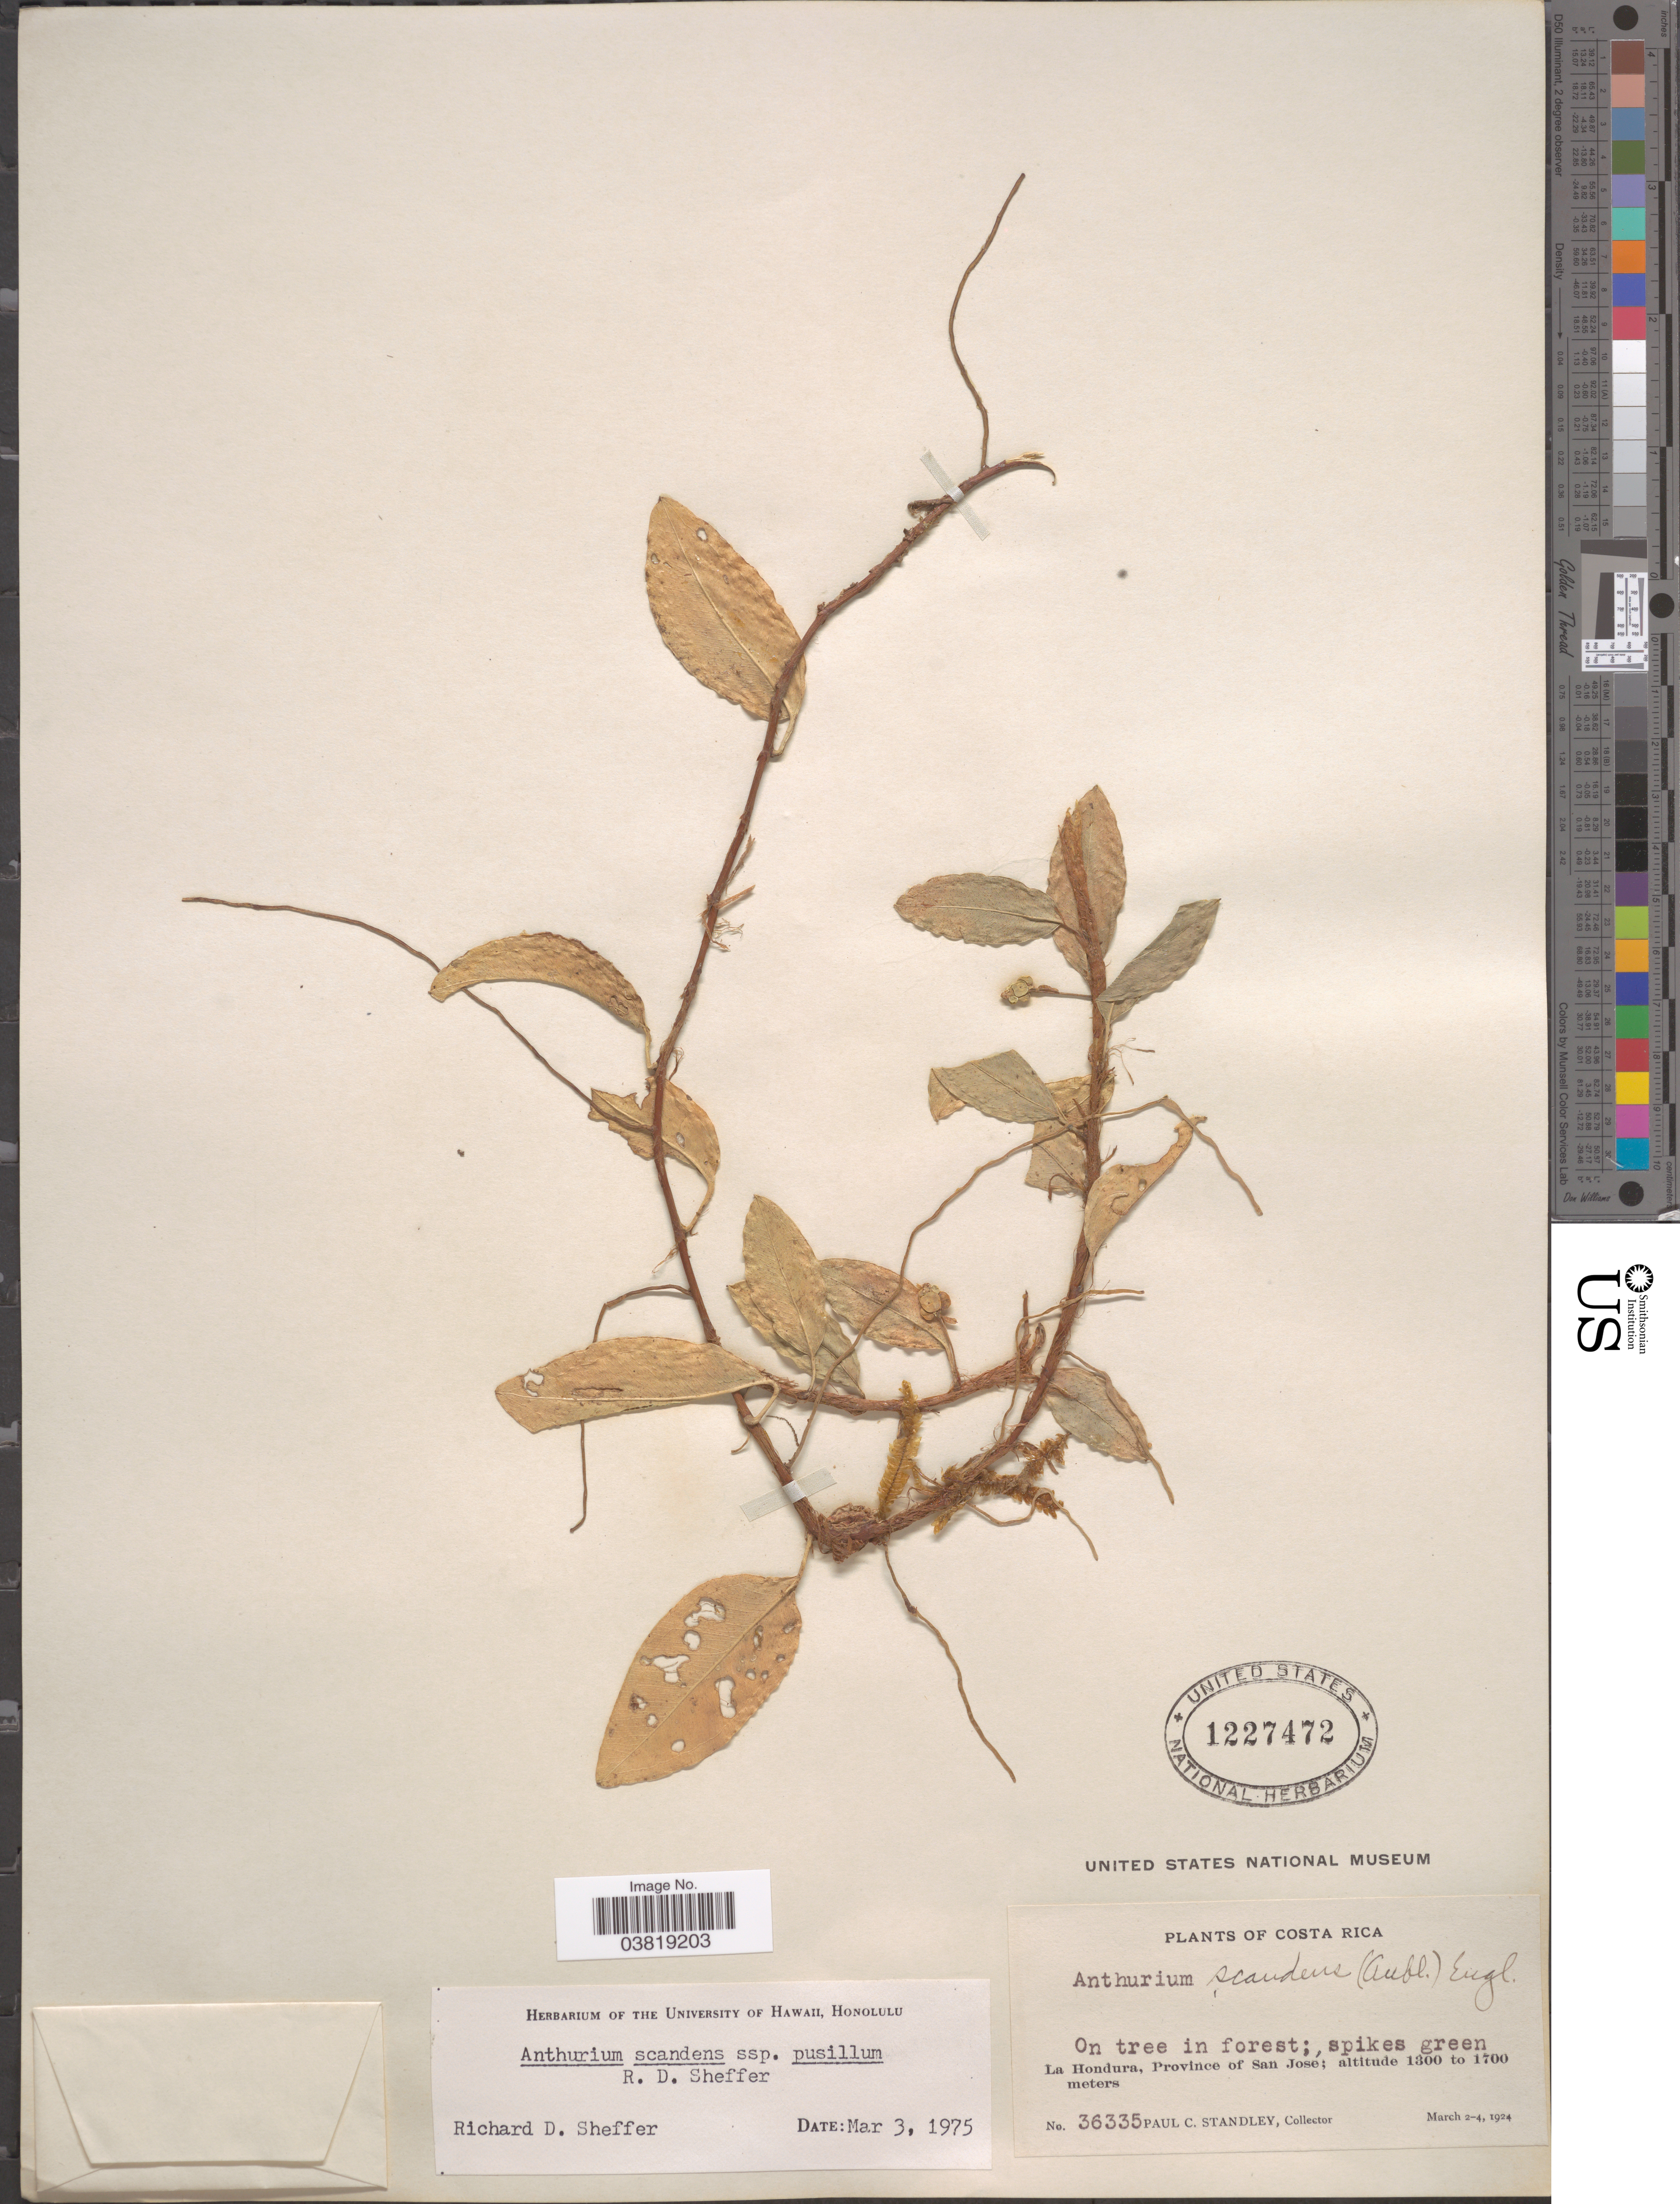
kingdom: Plantae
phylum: Tracheophyta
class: Liliopsida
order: Alismatales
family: Araceae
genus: Anthurium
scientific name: Anthurium scandens subsp. pusillum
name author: Sheffer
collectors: P. C. Standley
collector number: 36335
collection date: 1924-03-02/1924-03-04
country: Costa Rica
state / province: San José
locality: La Hondura.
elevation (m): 1300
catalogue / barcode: US 1227472